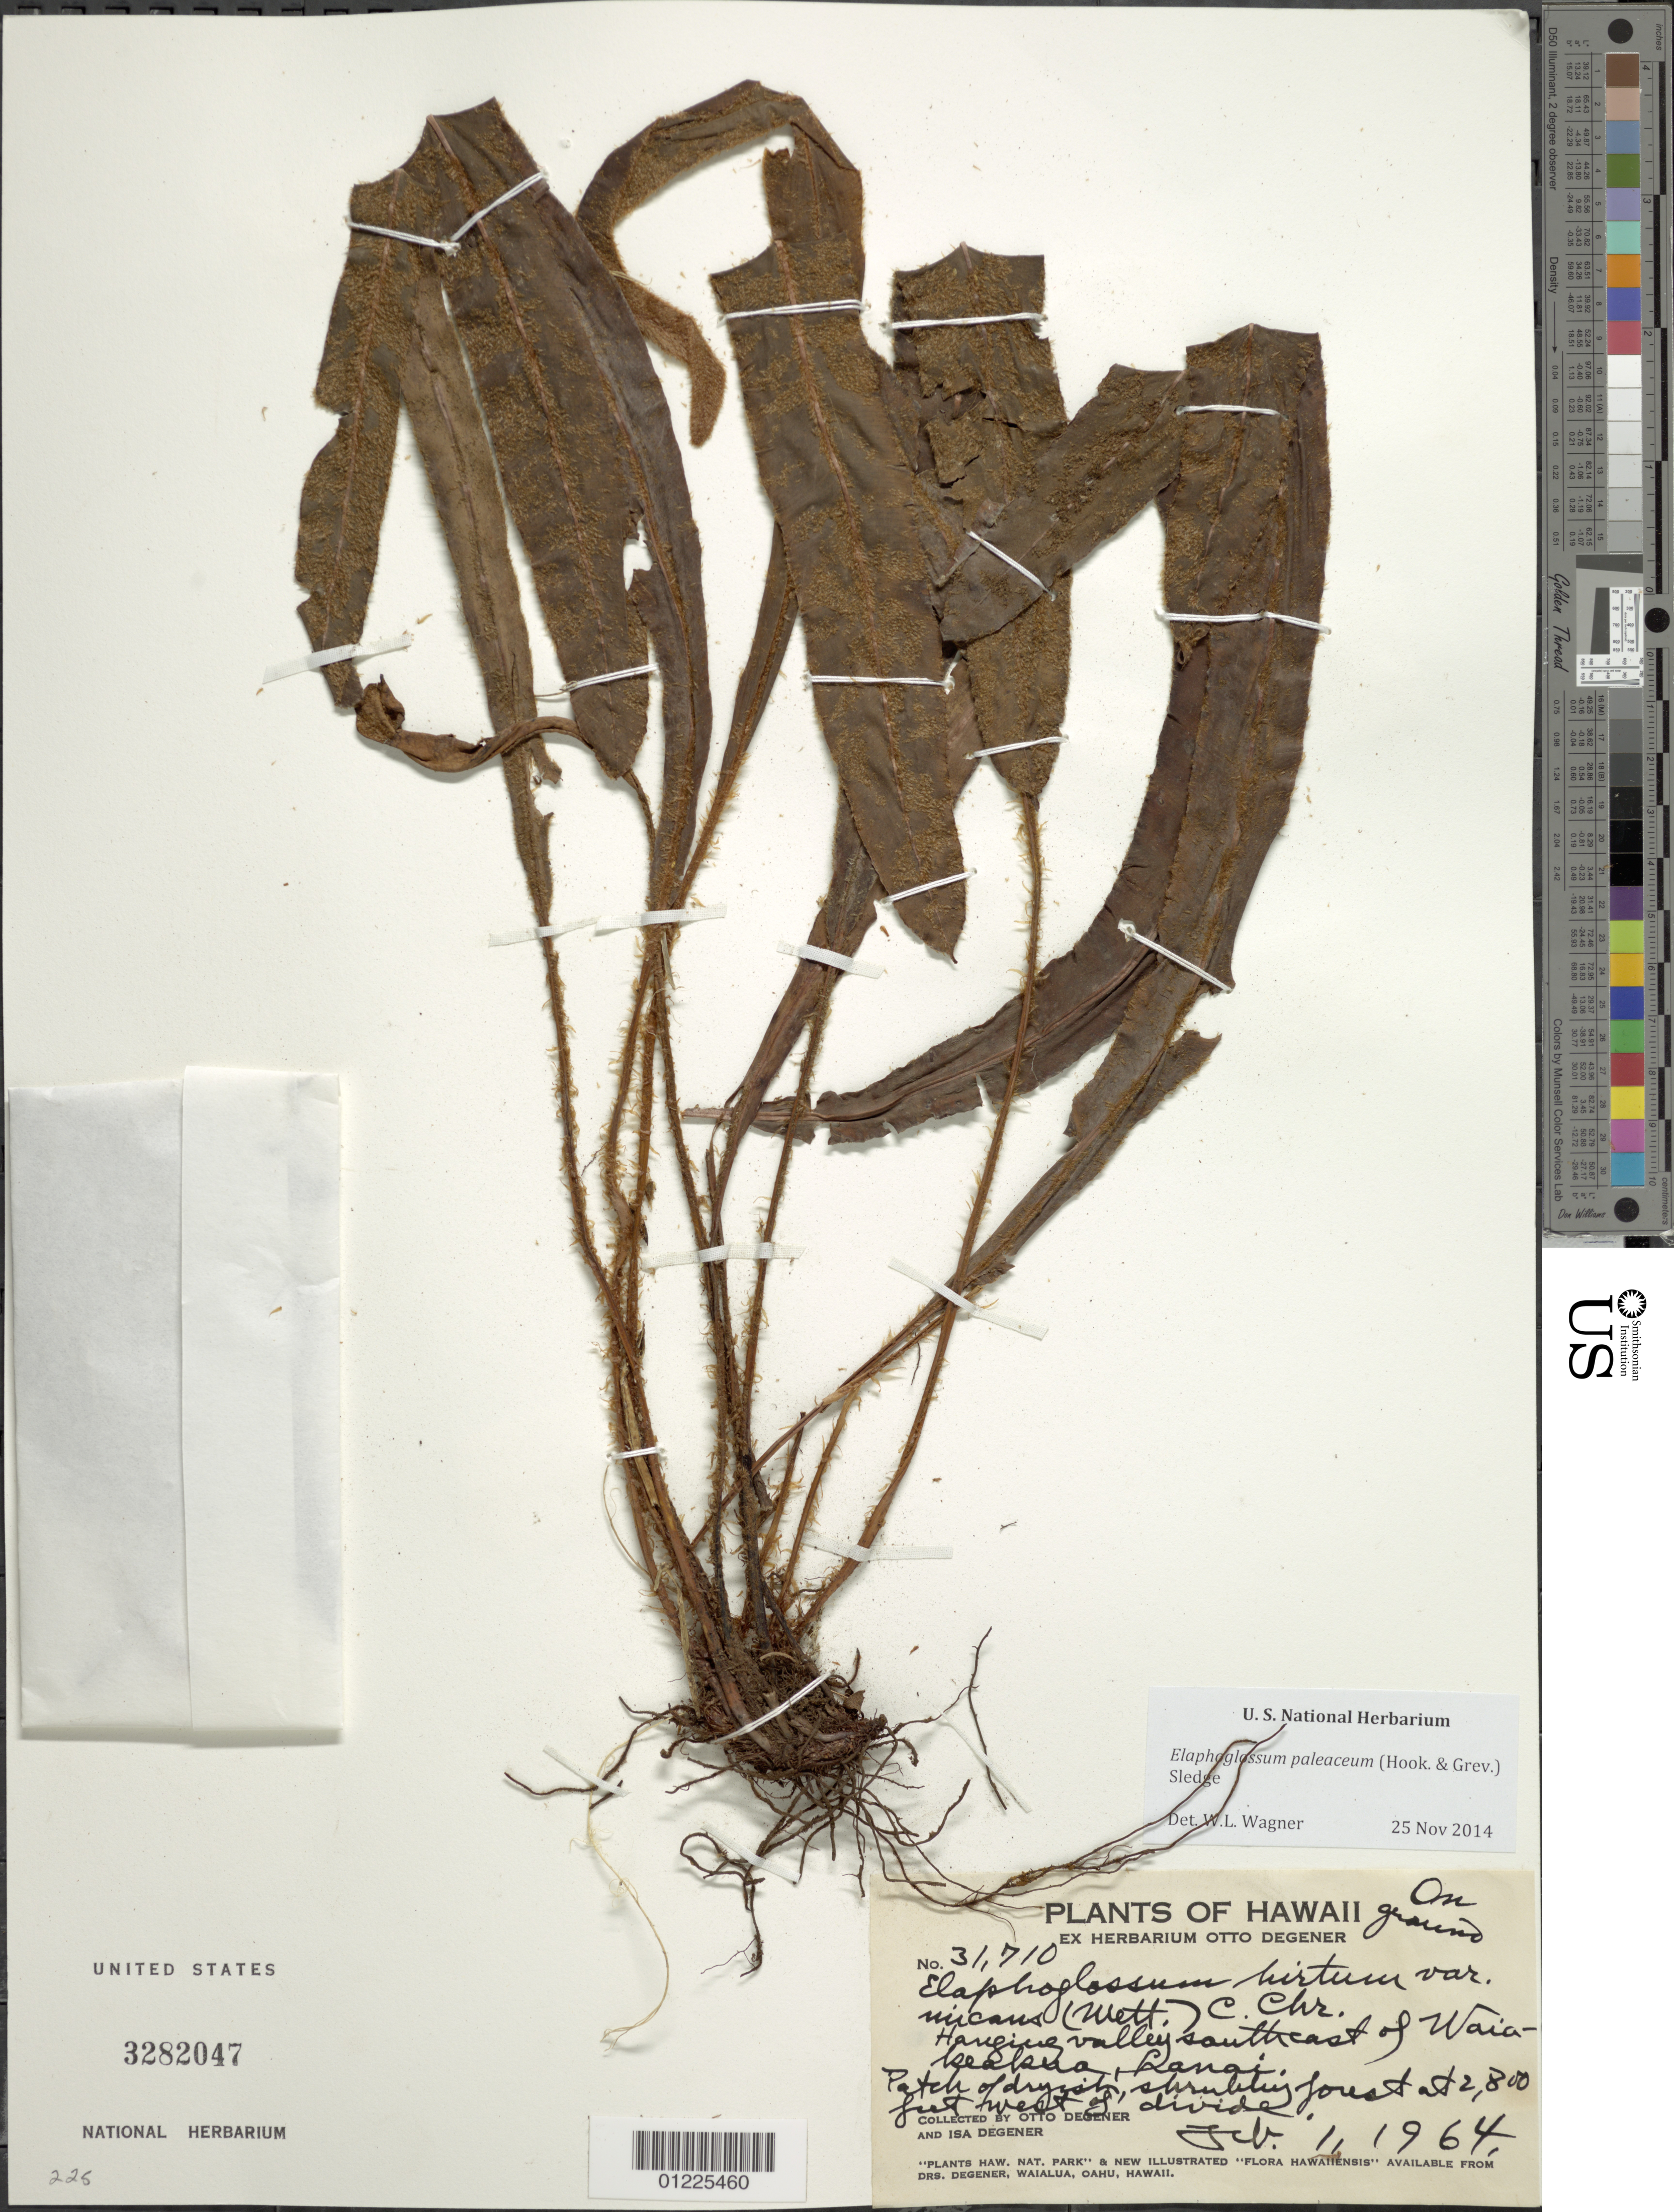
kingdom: Plantae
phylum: Tracheophyta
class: Polypodiopsida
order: Polypodiales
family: Dryopteridaceae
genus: Elaphoglossum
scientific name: Elaphoglossum paleaceum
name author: (Hook. & Grev.) Sledge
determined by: Wagner, W. L., (BOT), Smithsonian Institution - National Museum of Natural History (UNITED STATES)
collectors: O. Degener & I. Degener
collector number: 31,710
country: United States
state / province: Hawaii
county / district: Maui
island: Lana'i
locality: Valley southeast of Waiakeakua.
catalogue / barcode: US 3282047